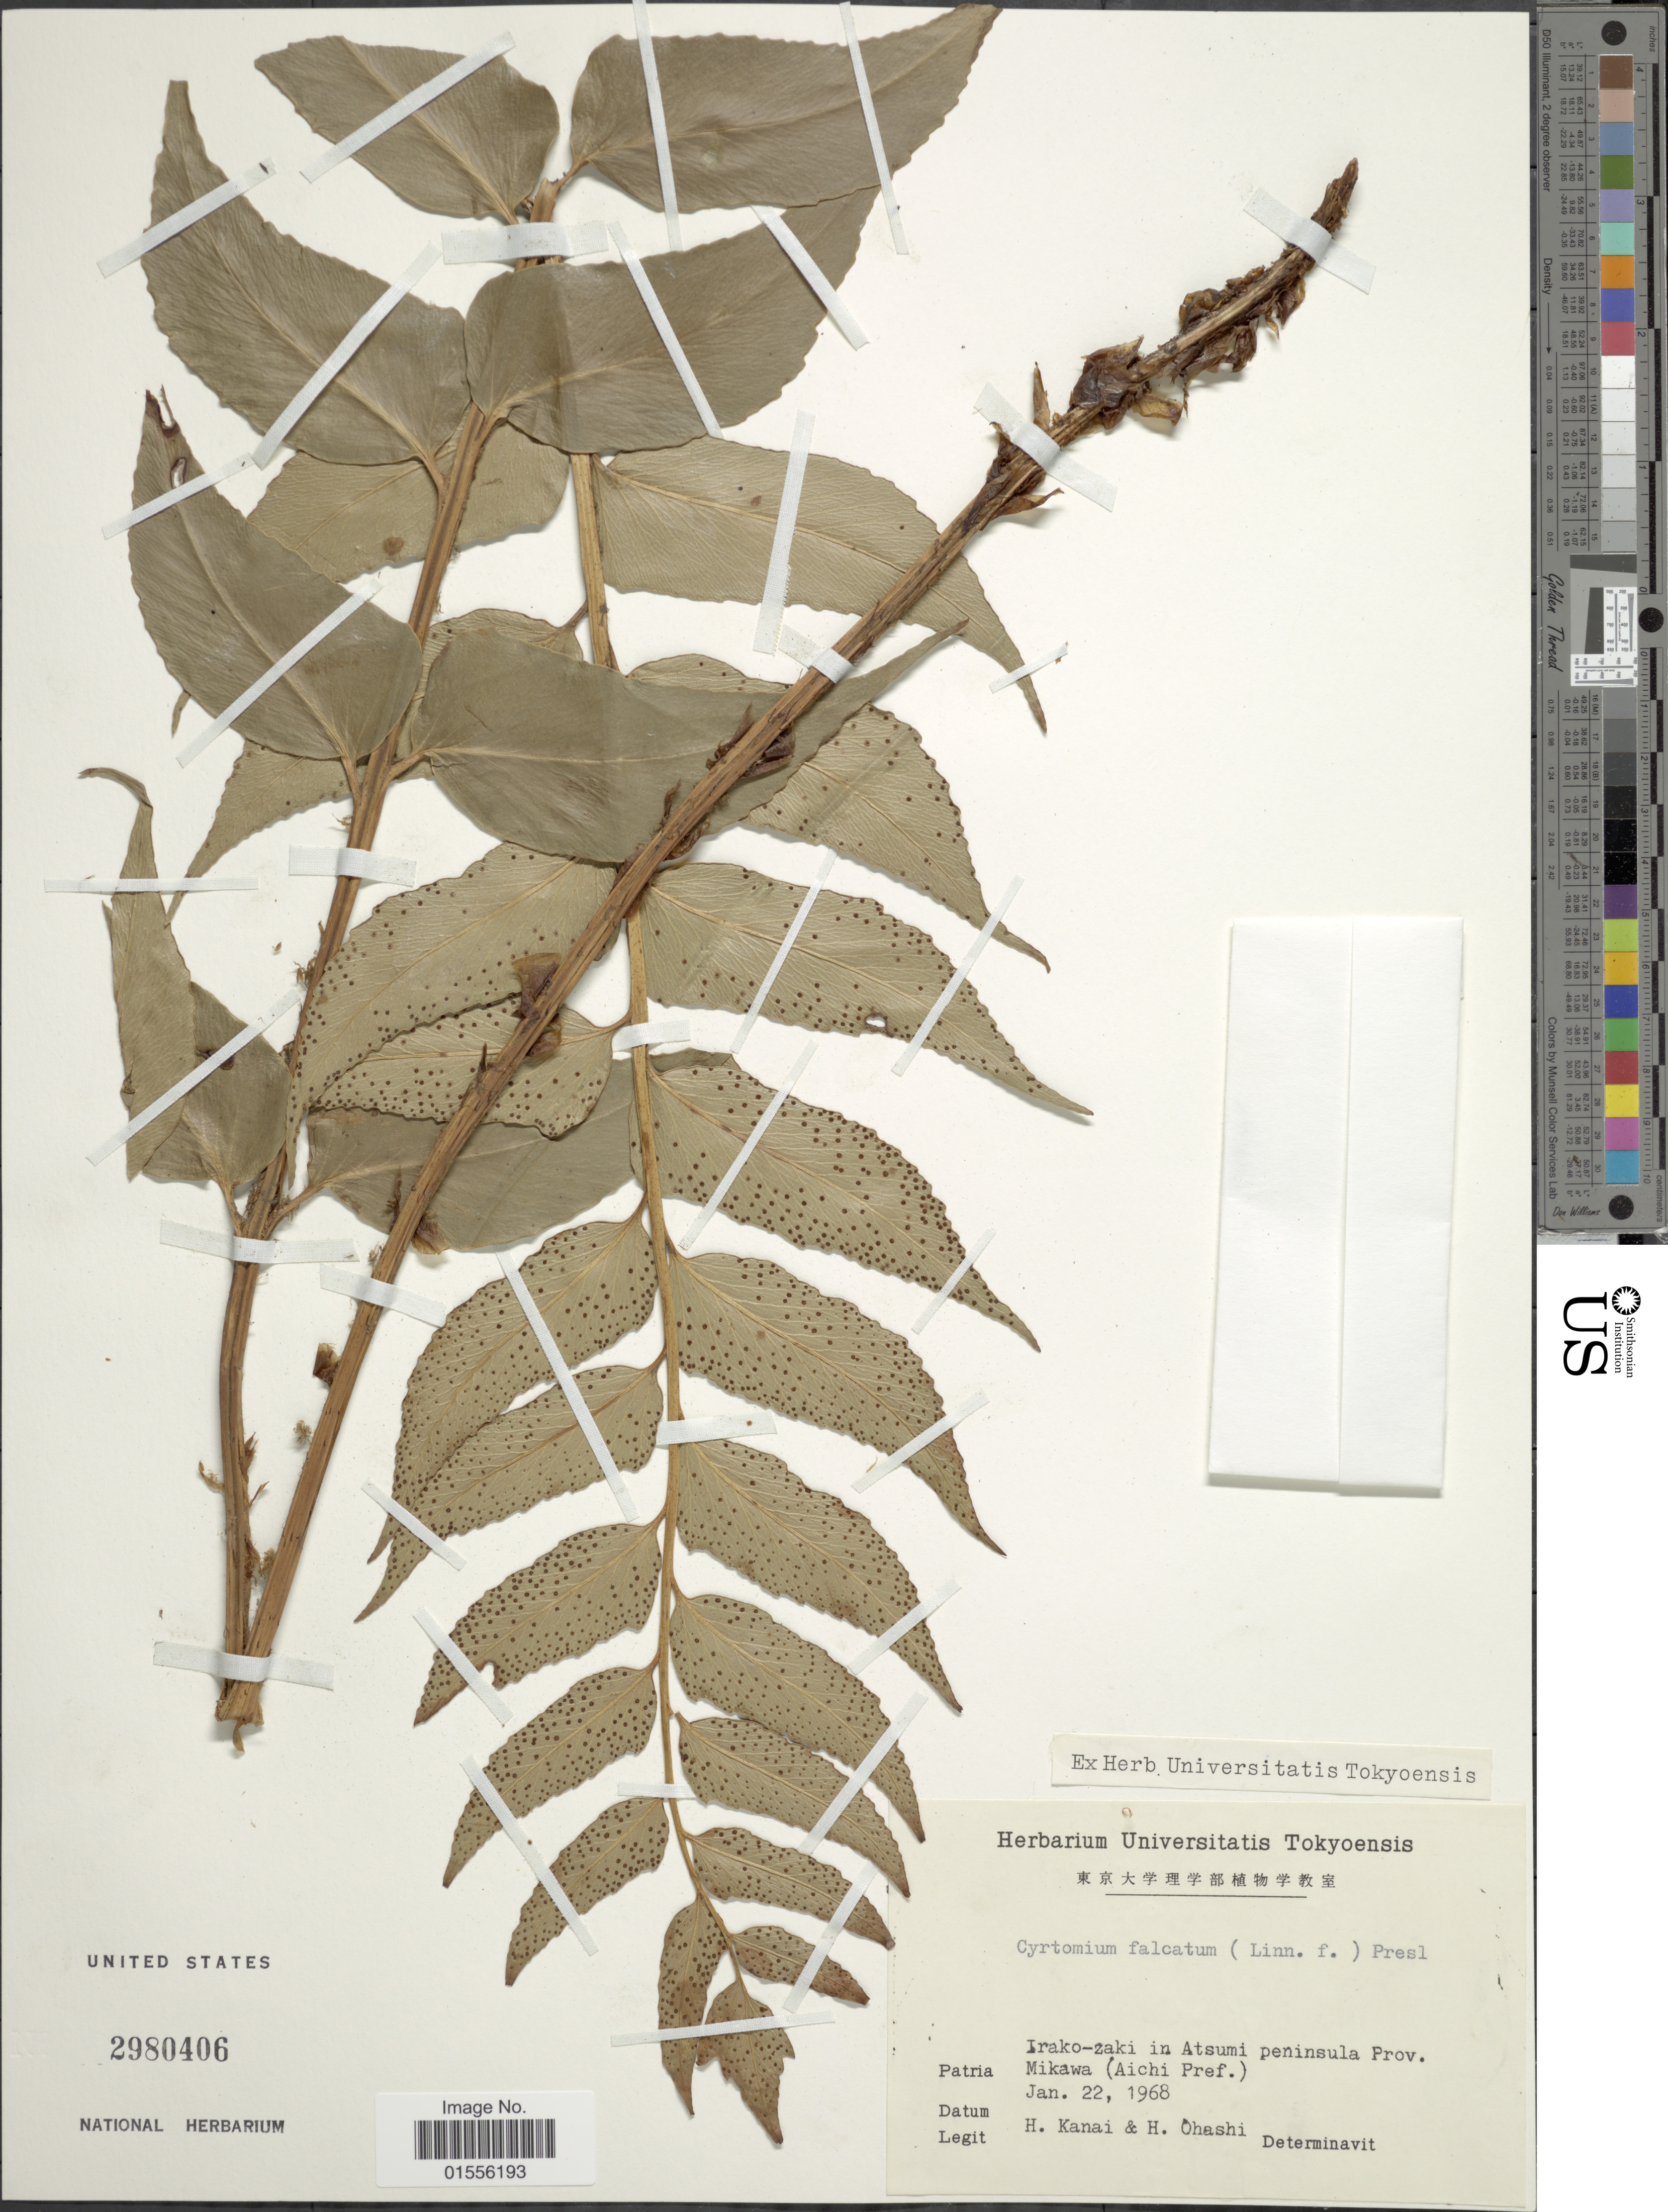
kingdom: Plantae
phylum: Tracheophyta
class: Polypodiopsida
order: Polypodiales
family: Dryopteridaceae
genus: Cyrtomium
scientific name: Cyrtomium falcatum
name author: (L. f.) C. Presl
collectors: H. Kanai & H. Ohashi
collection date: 1968-01-22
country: Japan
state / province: Aiti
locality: Irako-zaki in Atsumi peninsula Prov. Mikawa (Aichi Pref)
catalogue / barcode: US 2980406